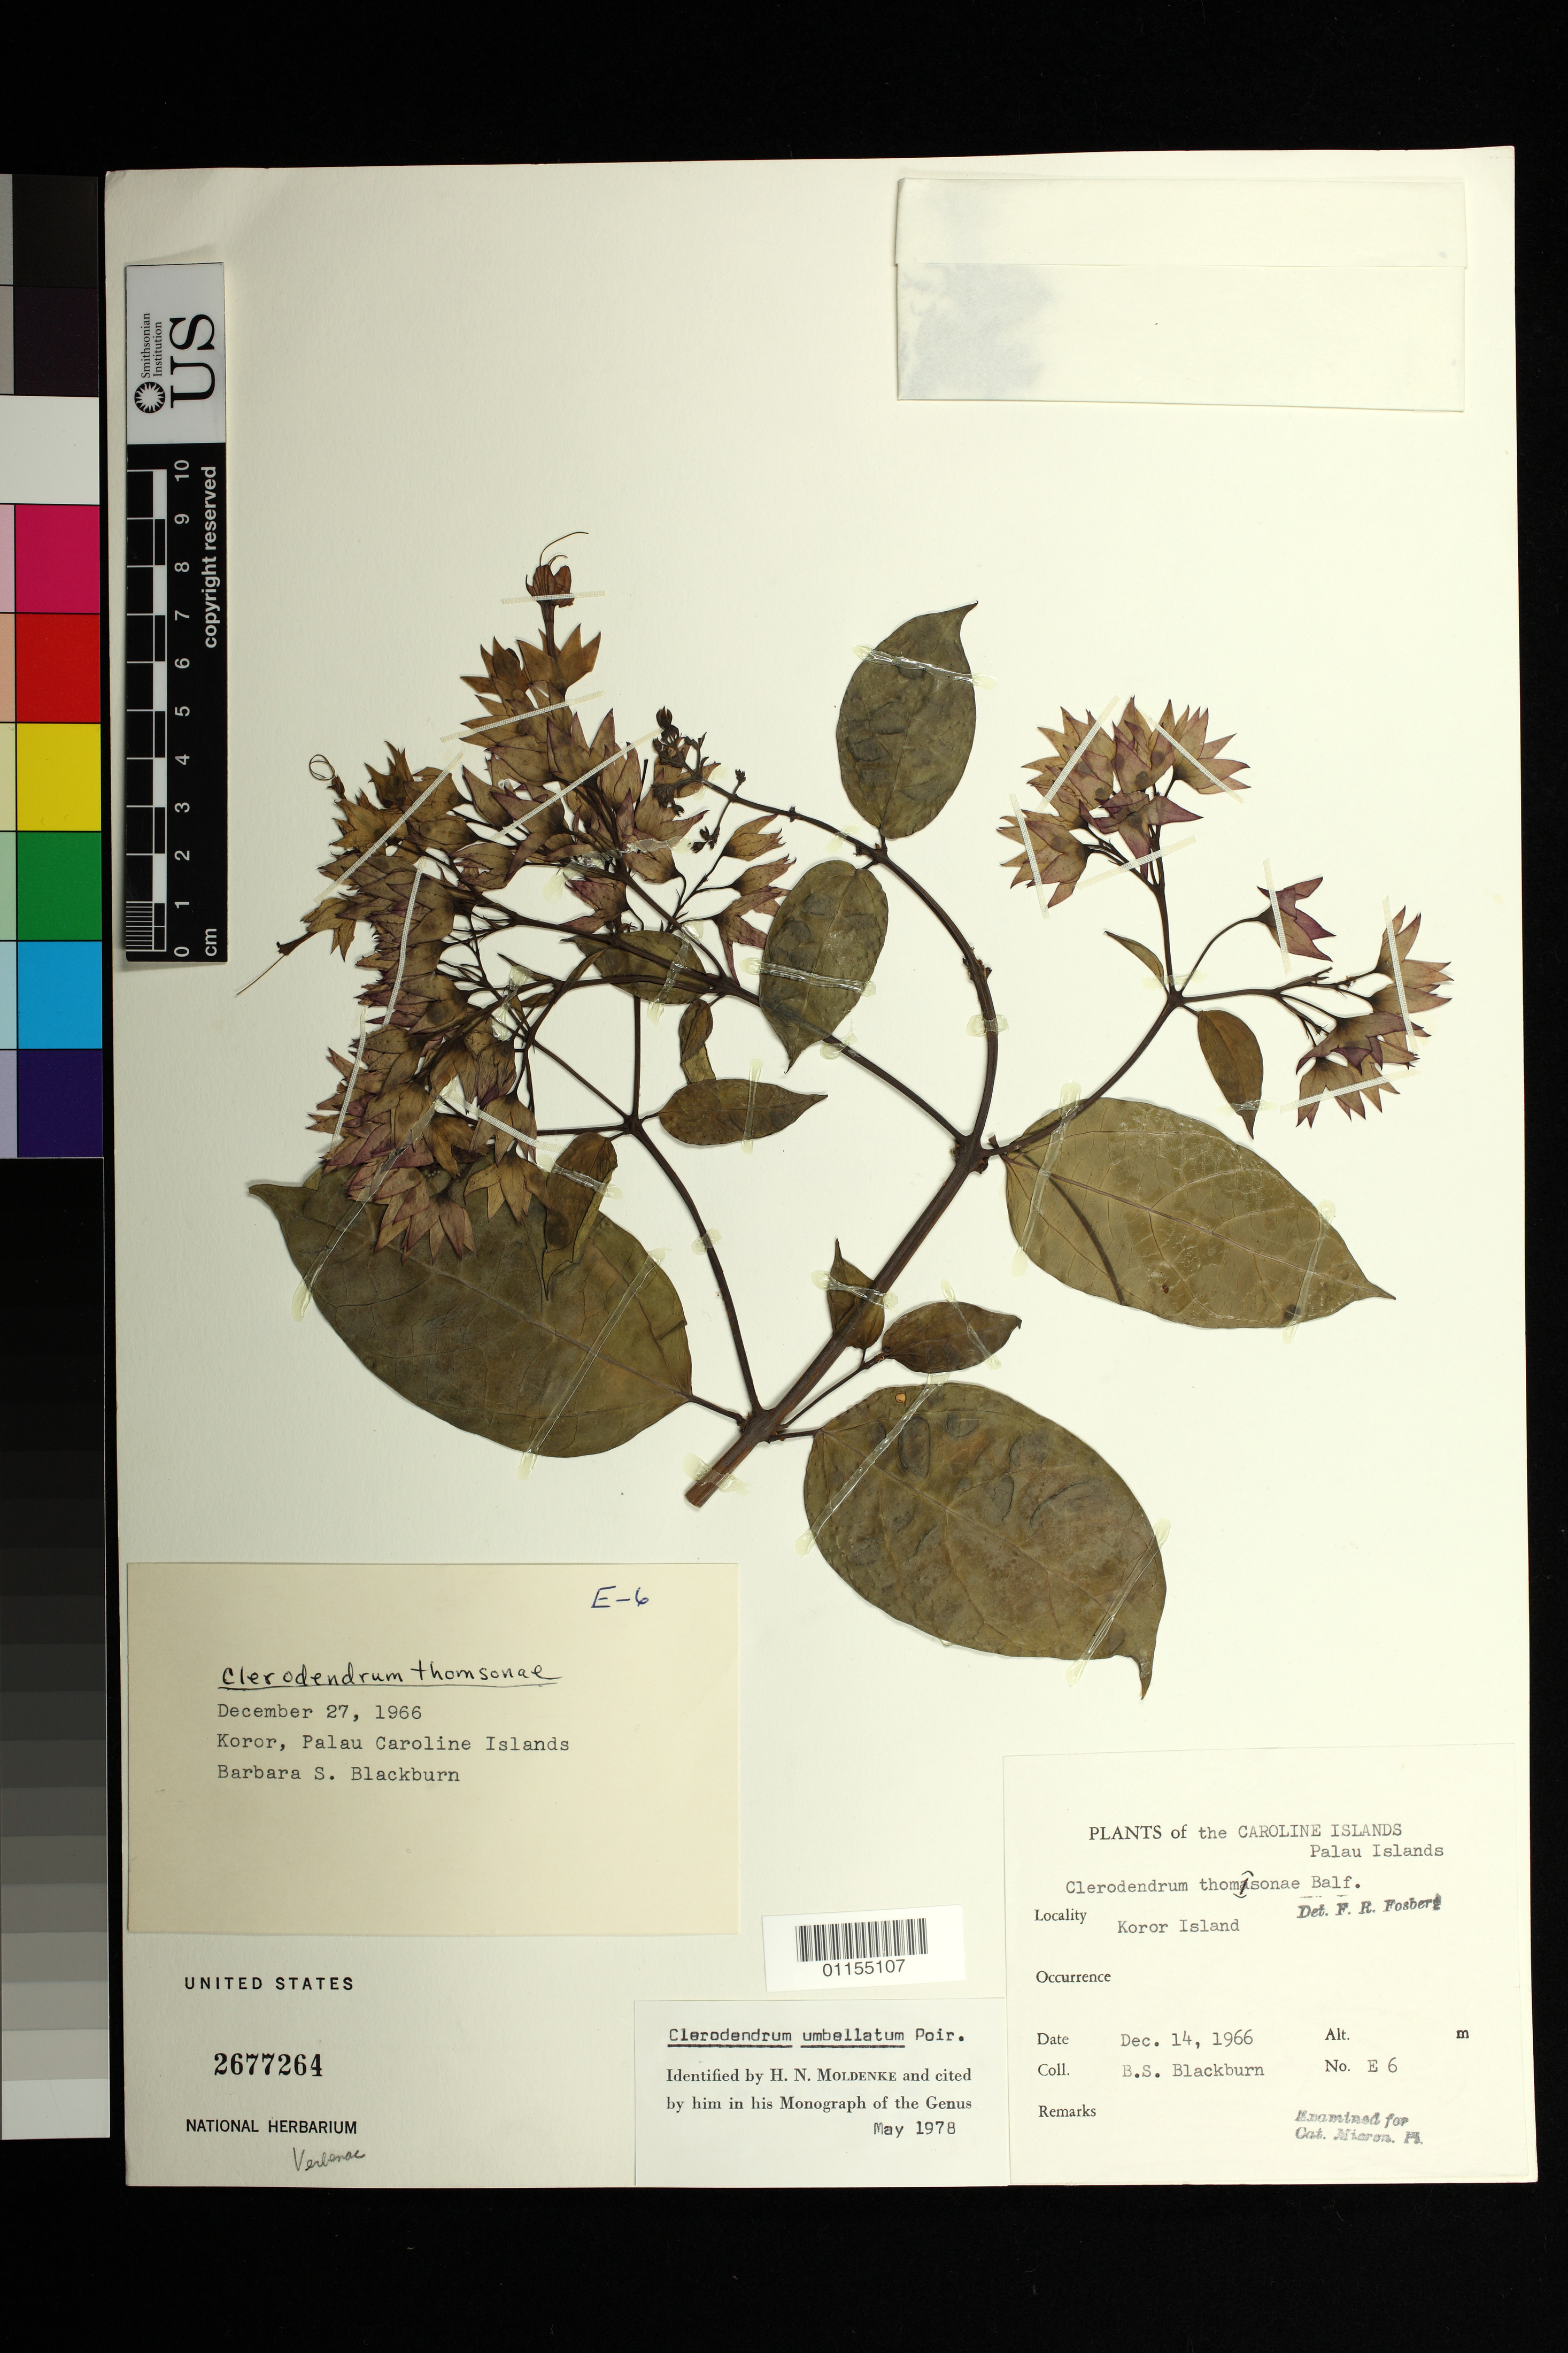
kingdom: Plantae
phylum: Tracheophyta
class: Magnoliopsida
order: Lamiales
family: Lamiaceae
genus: Clerodendrum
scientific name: Clerodendrum thomsoniae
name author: Balf.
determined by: Blackburn, B. S.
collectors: B. S. Blackburn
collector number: E 6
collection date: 1966-12-14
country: Palau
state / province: Koror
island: Koror I.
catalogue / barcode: US 2677264